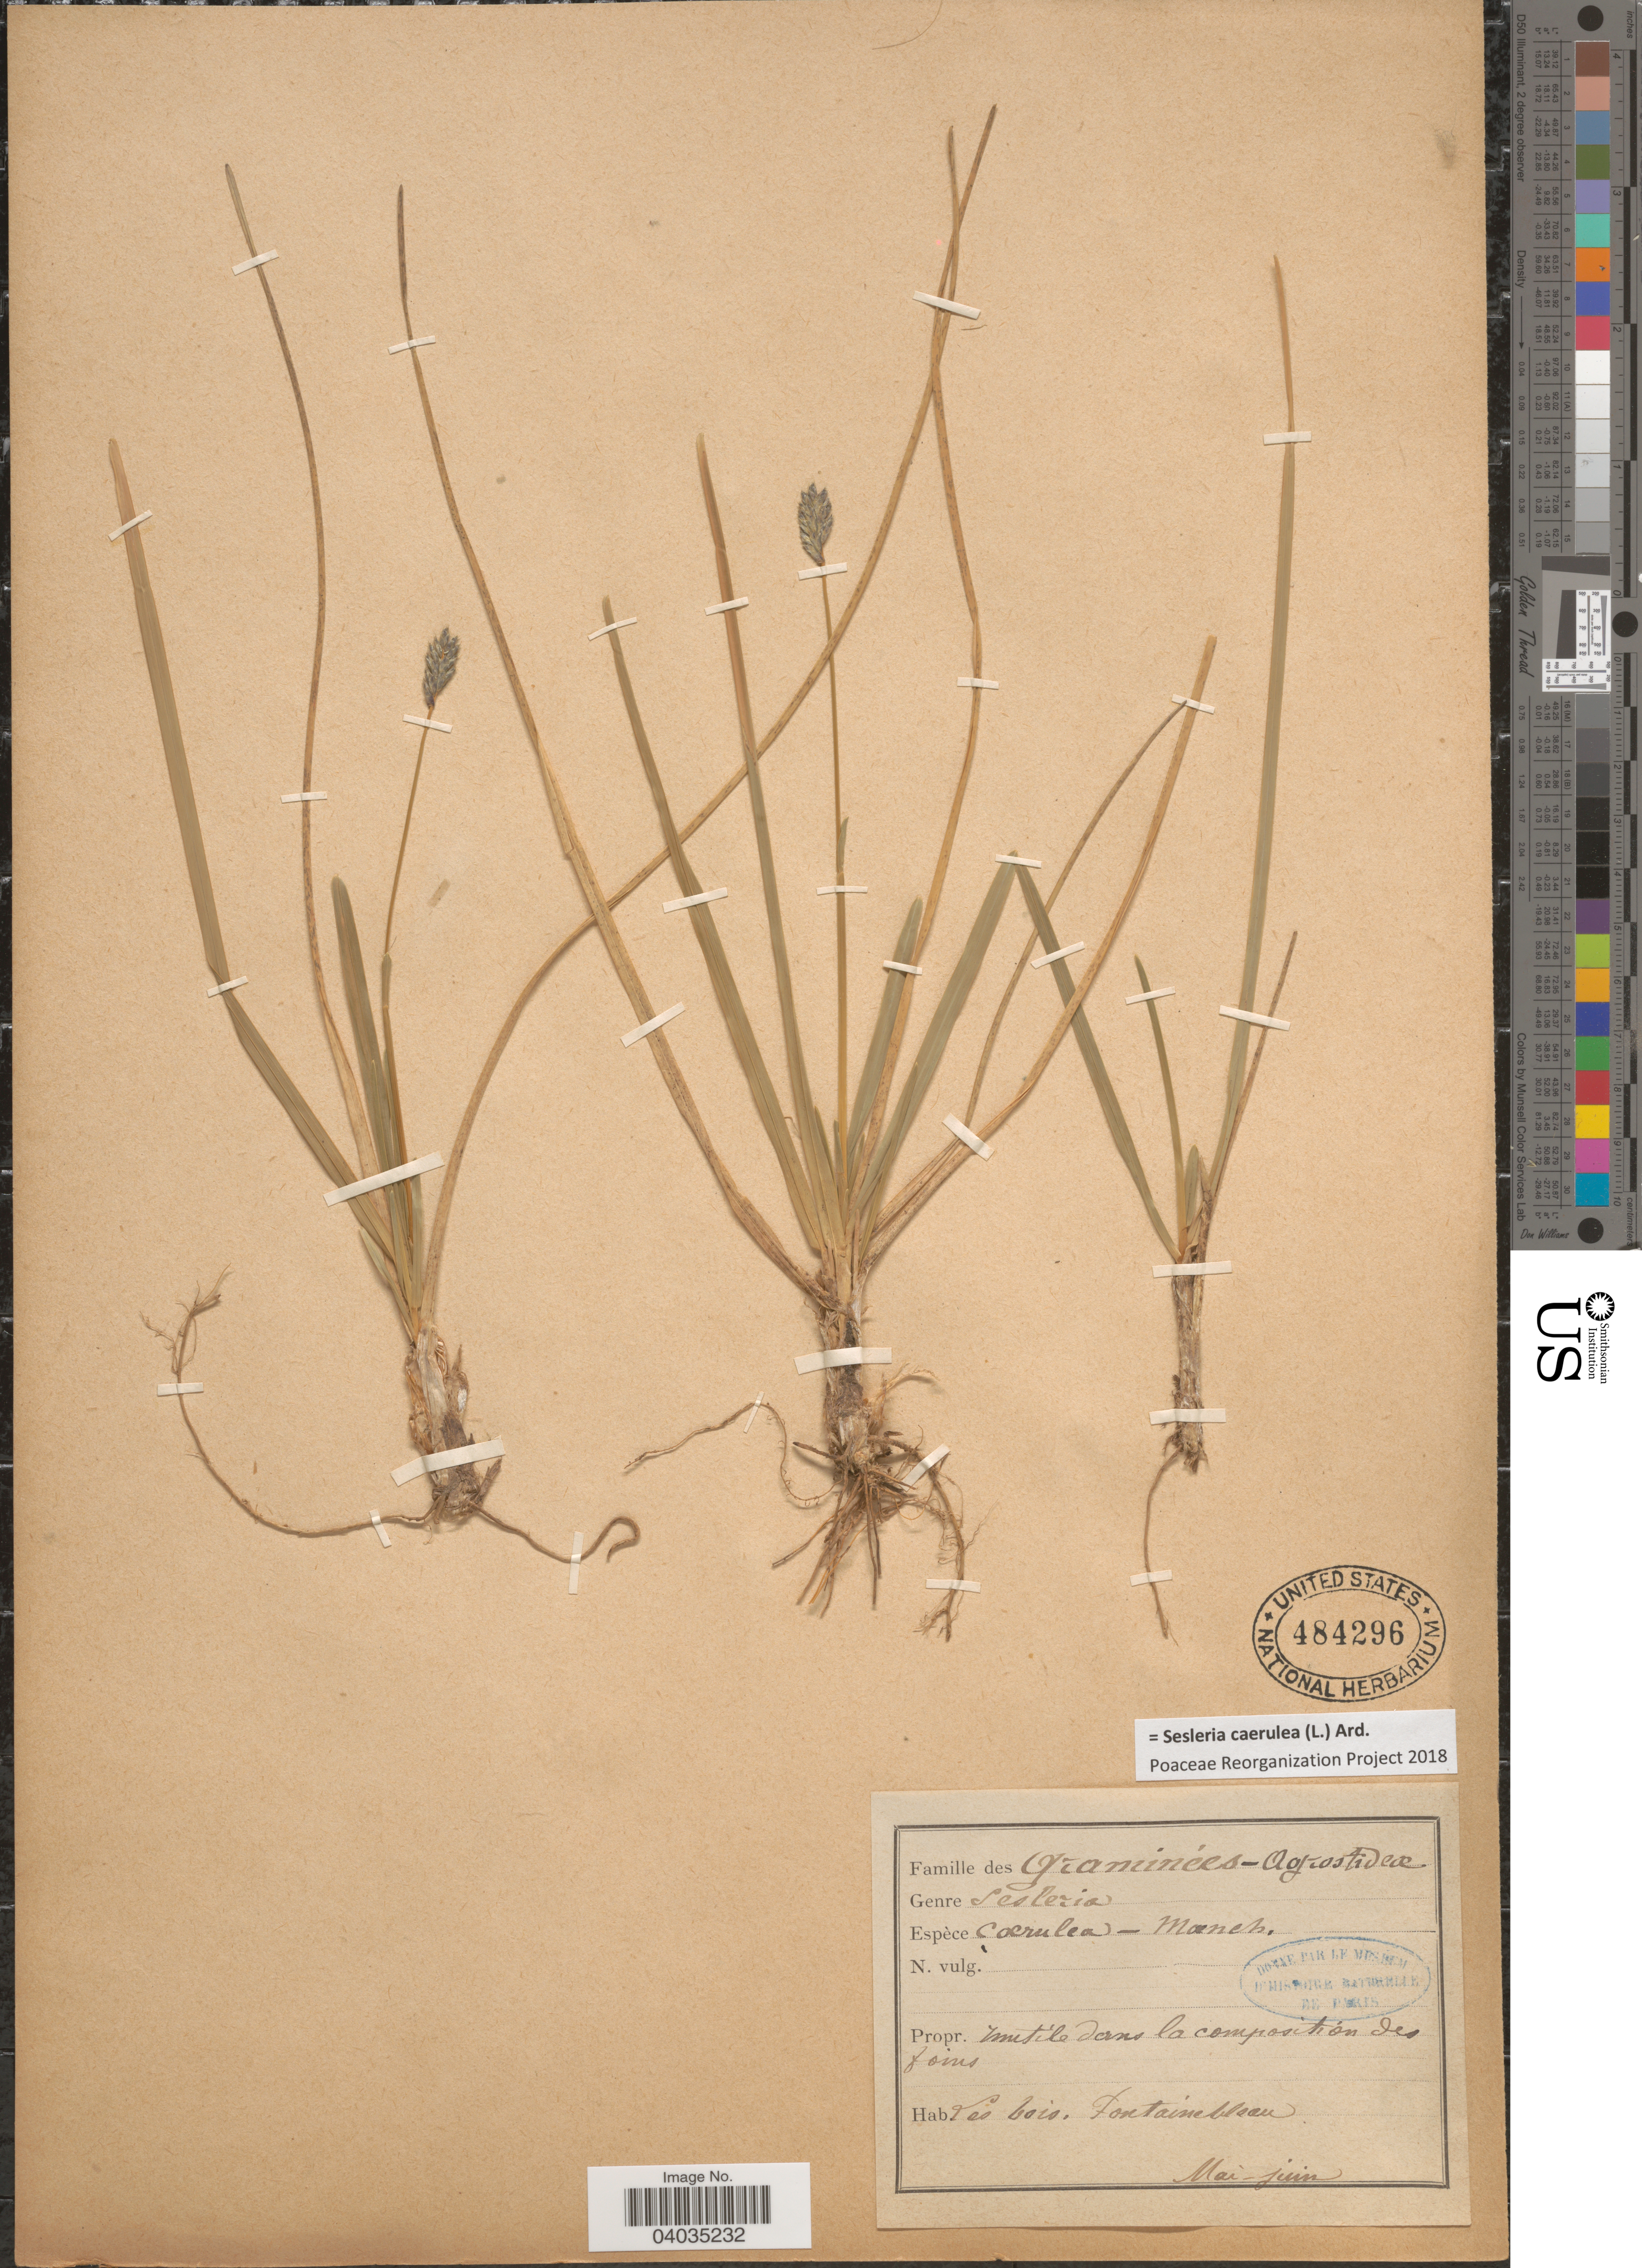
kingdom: Plantae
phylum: Tracheophyta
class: Liliopsida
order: Poales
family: Poaceae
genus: Sesleria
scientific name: Sesleria caerulea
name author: (L.) Ard.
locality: Les bois. Fontainebleau.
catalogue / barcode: US 484296